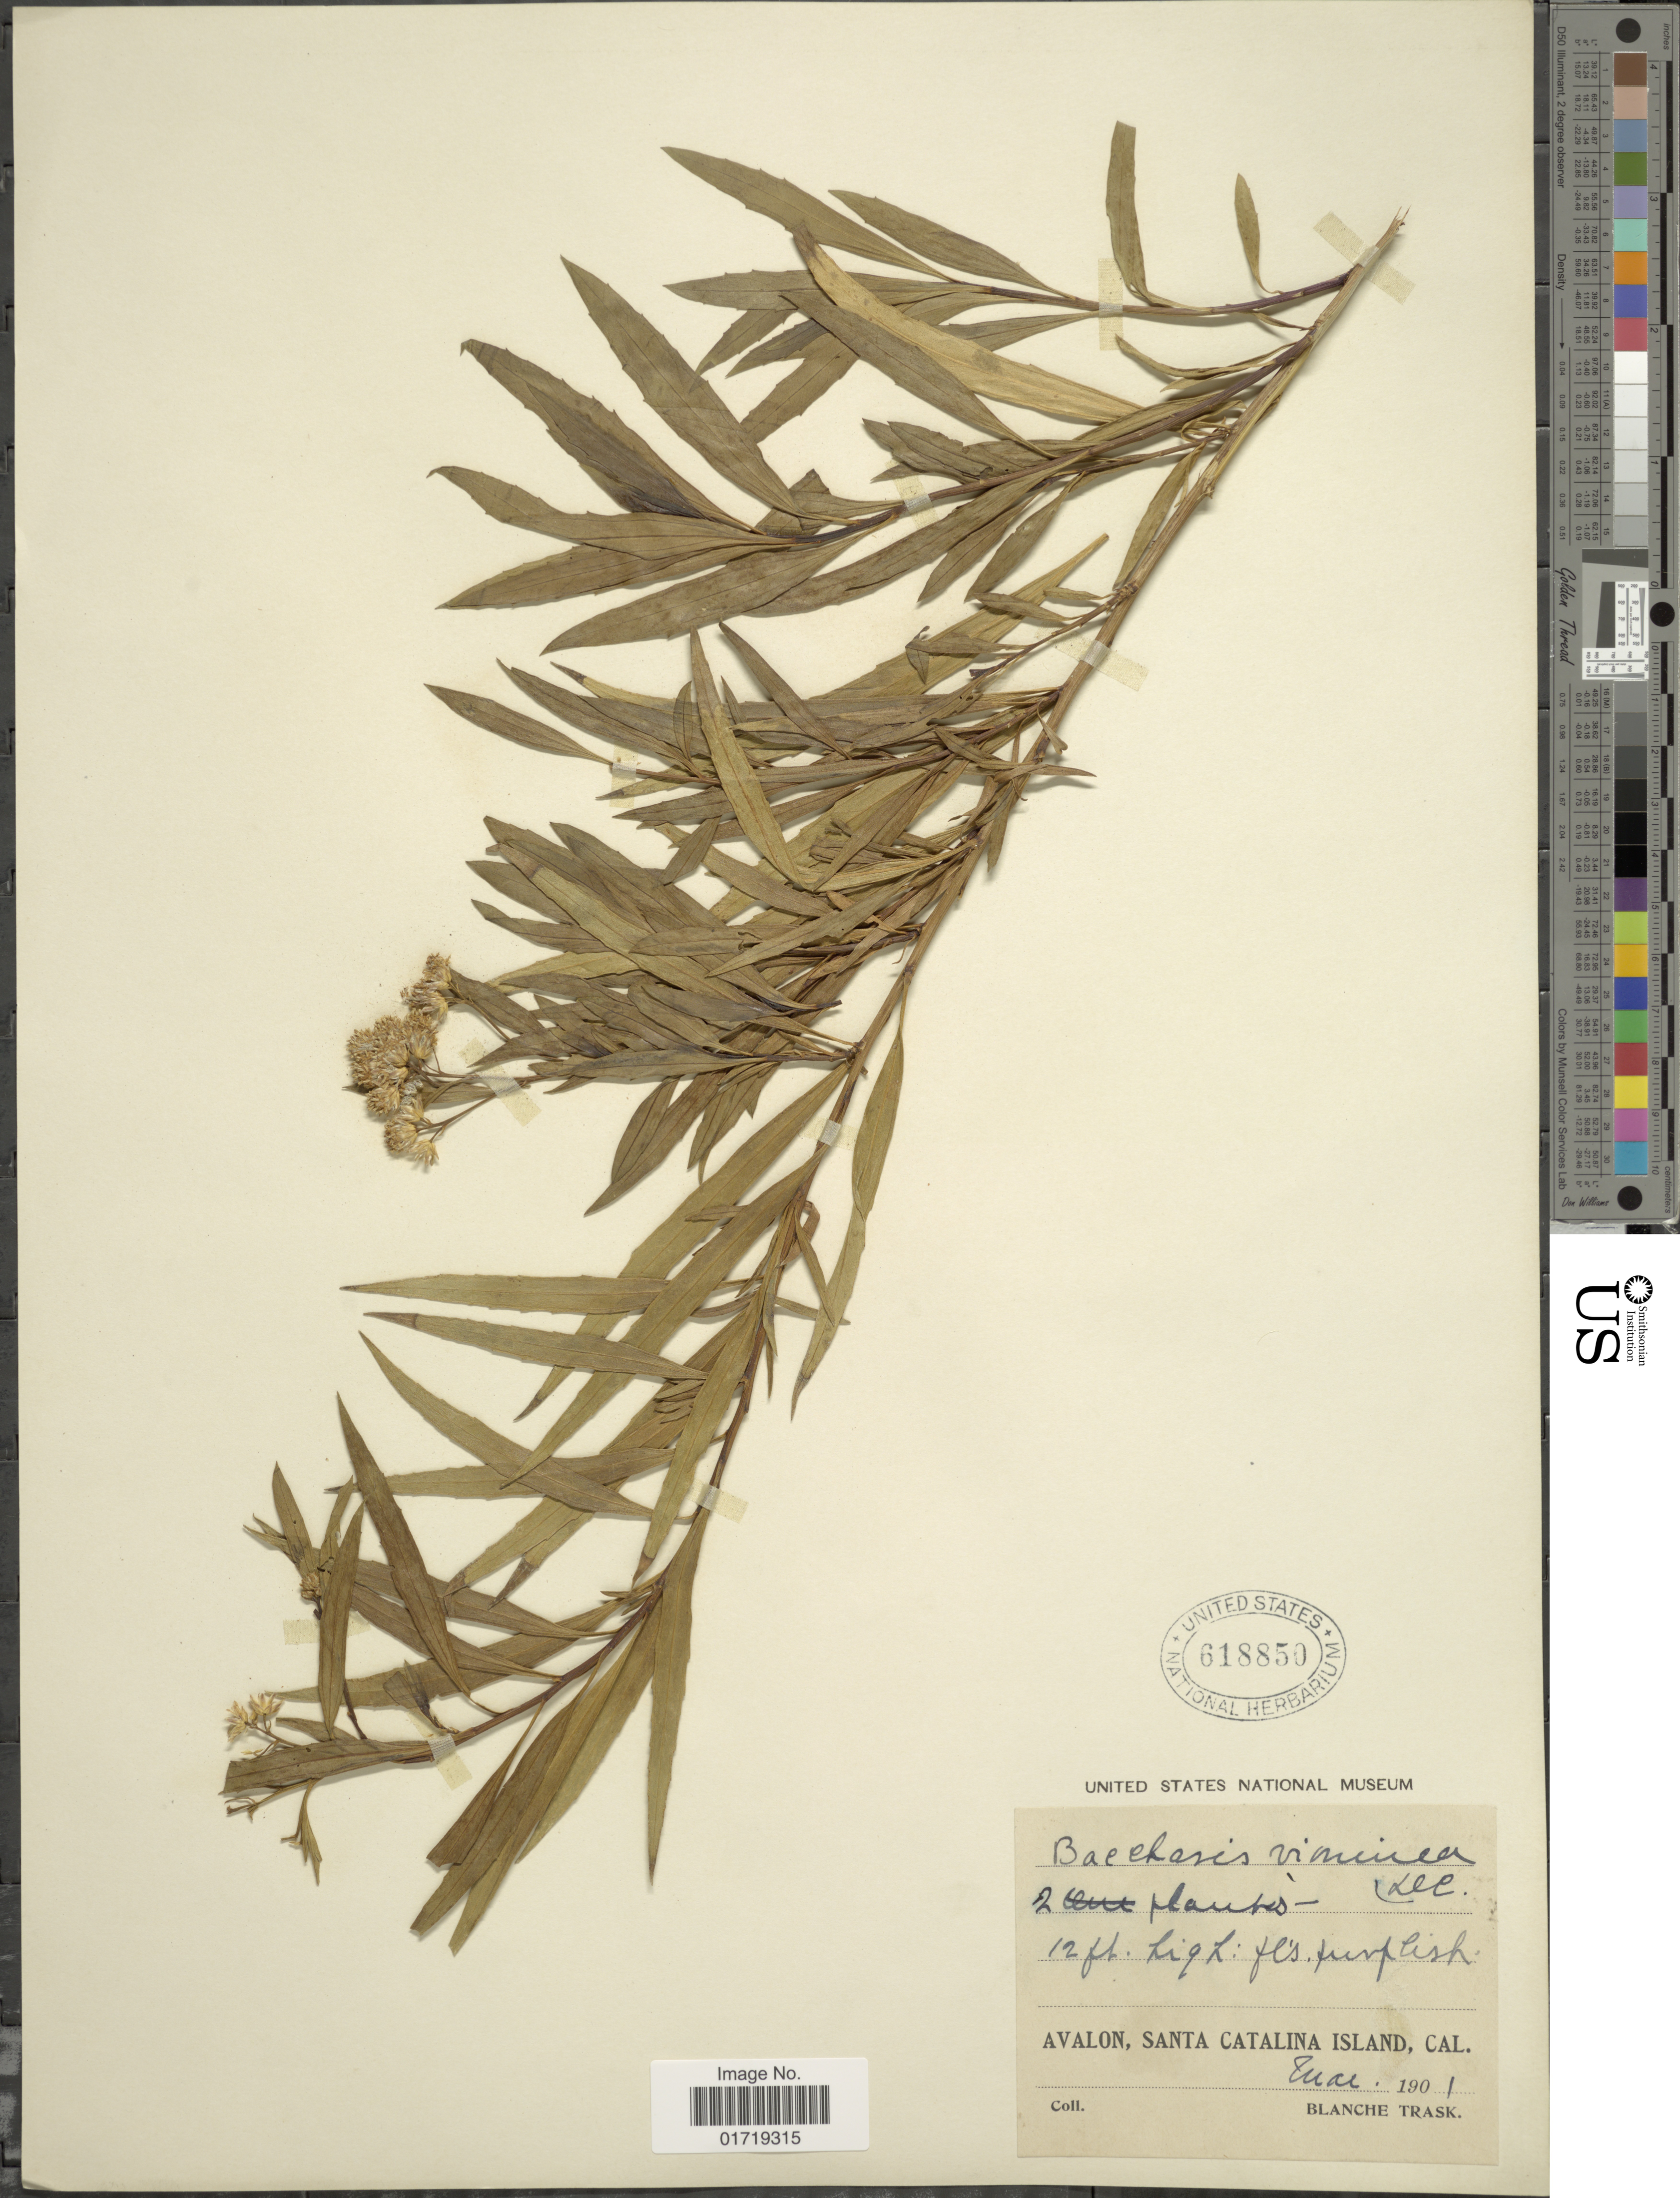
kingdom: Plantae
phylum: Tracheophyta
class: Magnoliopsida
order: Asterales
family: Asteraceae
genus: Baccharis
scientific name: Baccharis viminea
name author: DC.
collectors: B. Trask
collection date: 1901-05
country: United States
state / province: California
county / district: Los Angeles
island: Santa Catalina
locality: Avalon, Santa Catalina Island, Cal.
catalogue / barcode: US 618850